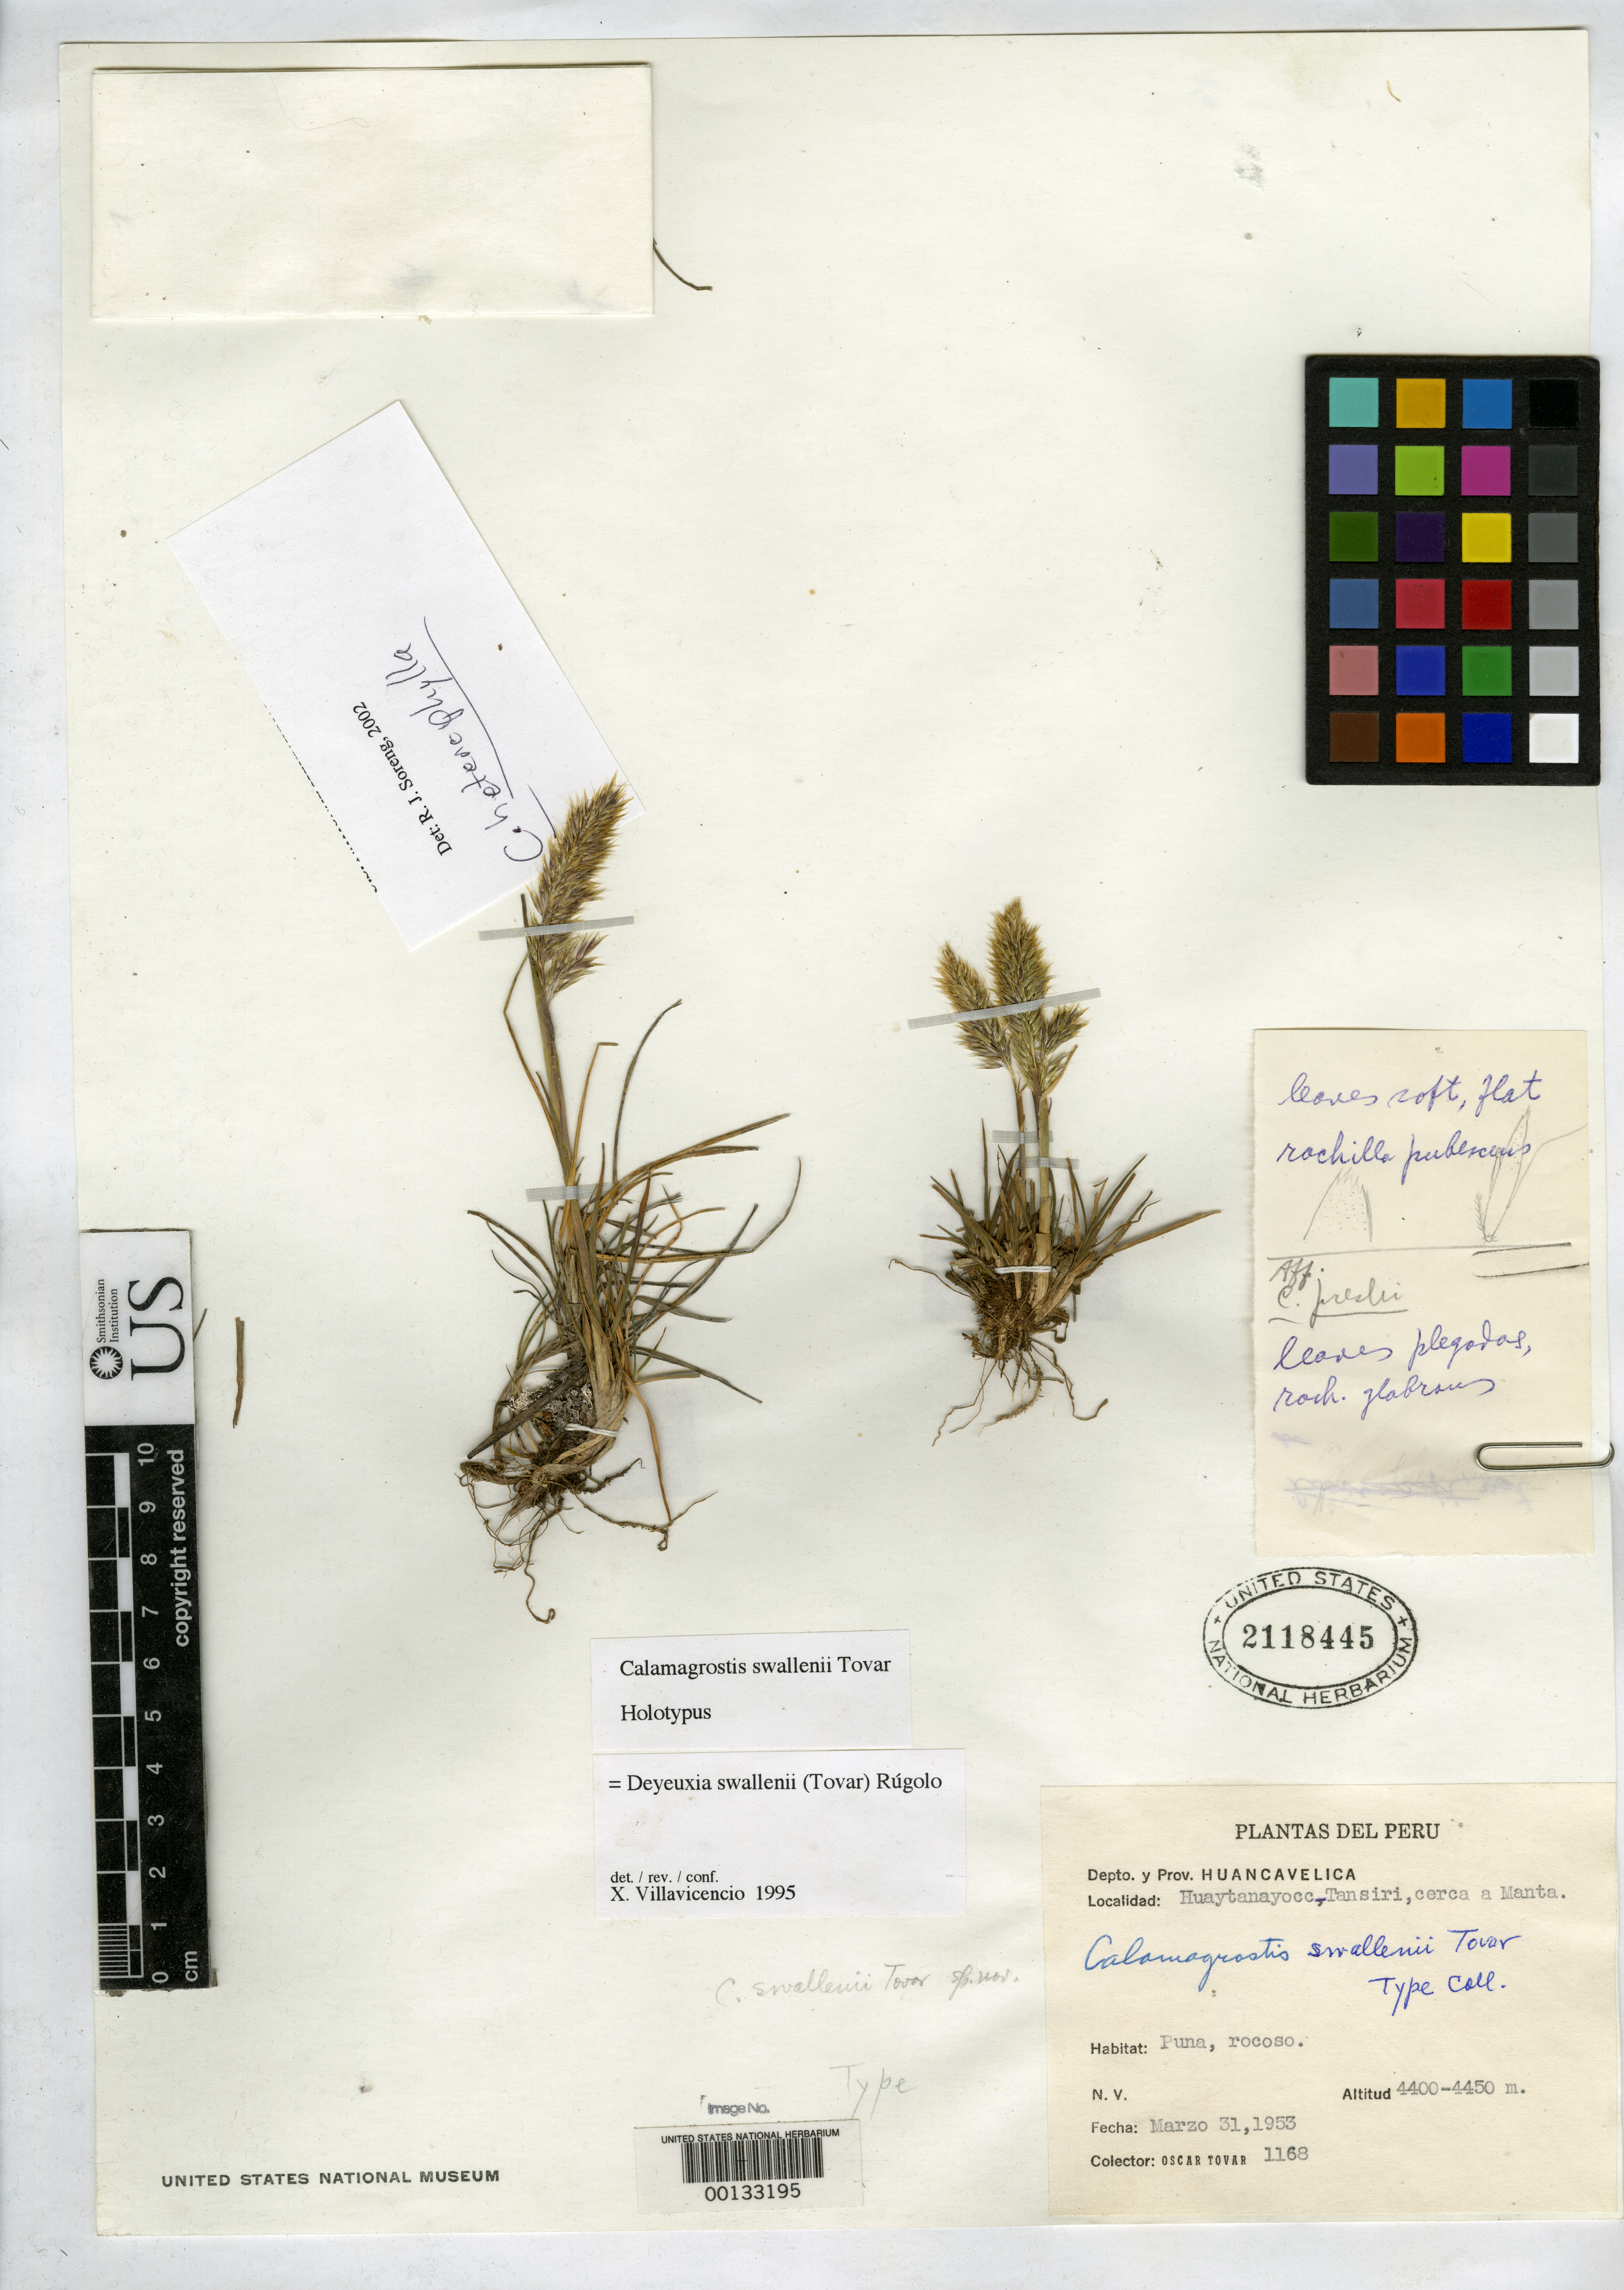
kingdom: Plantae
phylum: Tracheophyta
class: Liliopsida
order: Poales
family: Poaceae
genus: Calamagrostis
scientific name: Calamagrostis swallenii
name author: Tovar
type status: Holotype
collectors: Ó. Tovar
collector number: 1168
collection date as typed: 31 Mar 1953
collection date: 1953-03-31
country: Peru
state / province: Huancavelica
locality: Huaytanayoc - Tansiri, cerca a Manta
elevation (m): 4400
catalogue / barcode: US 2118445